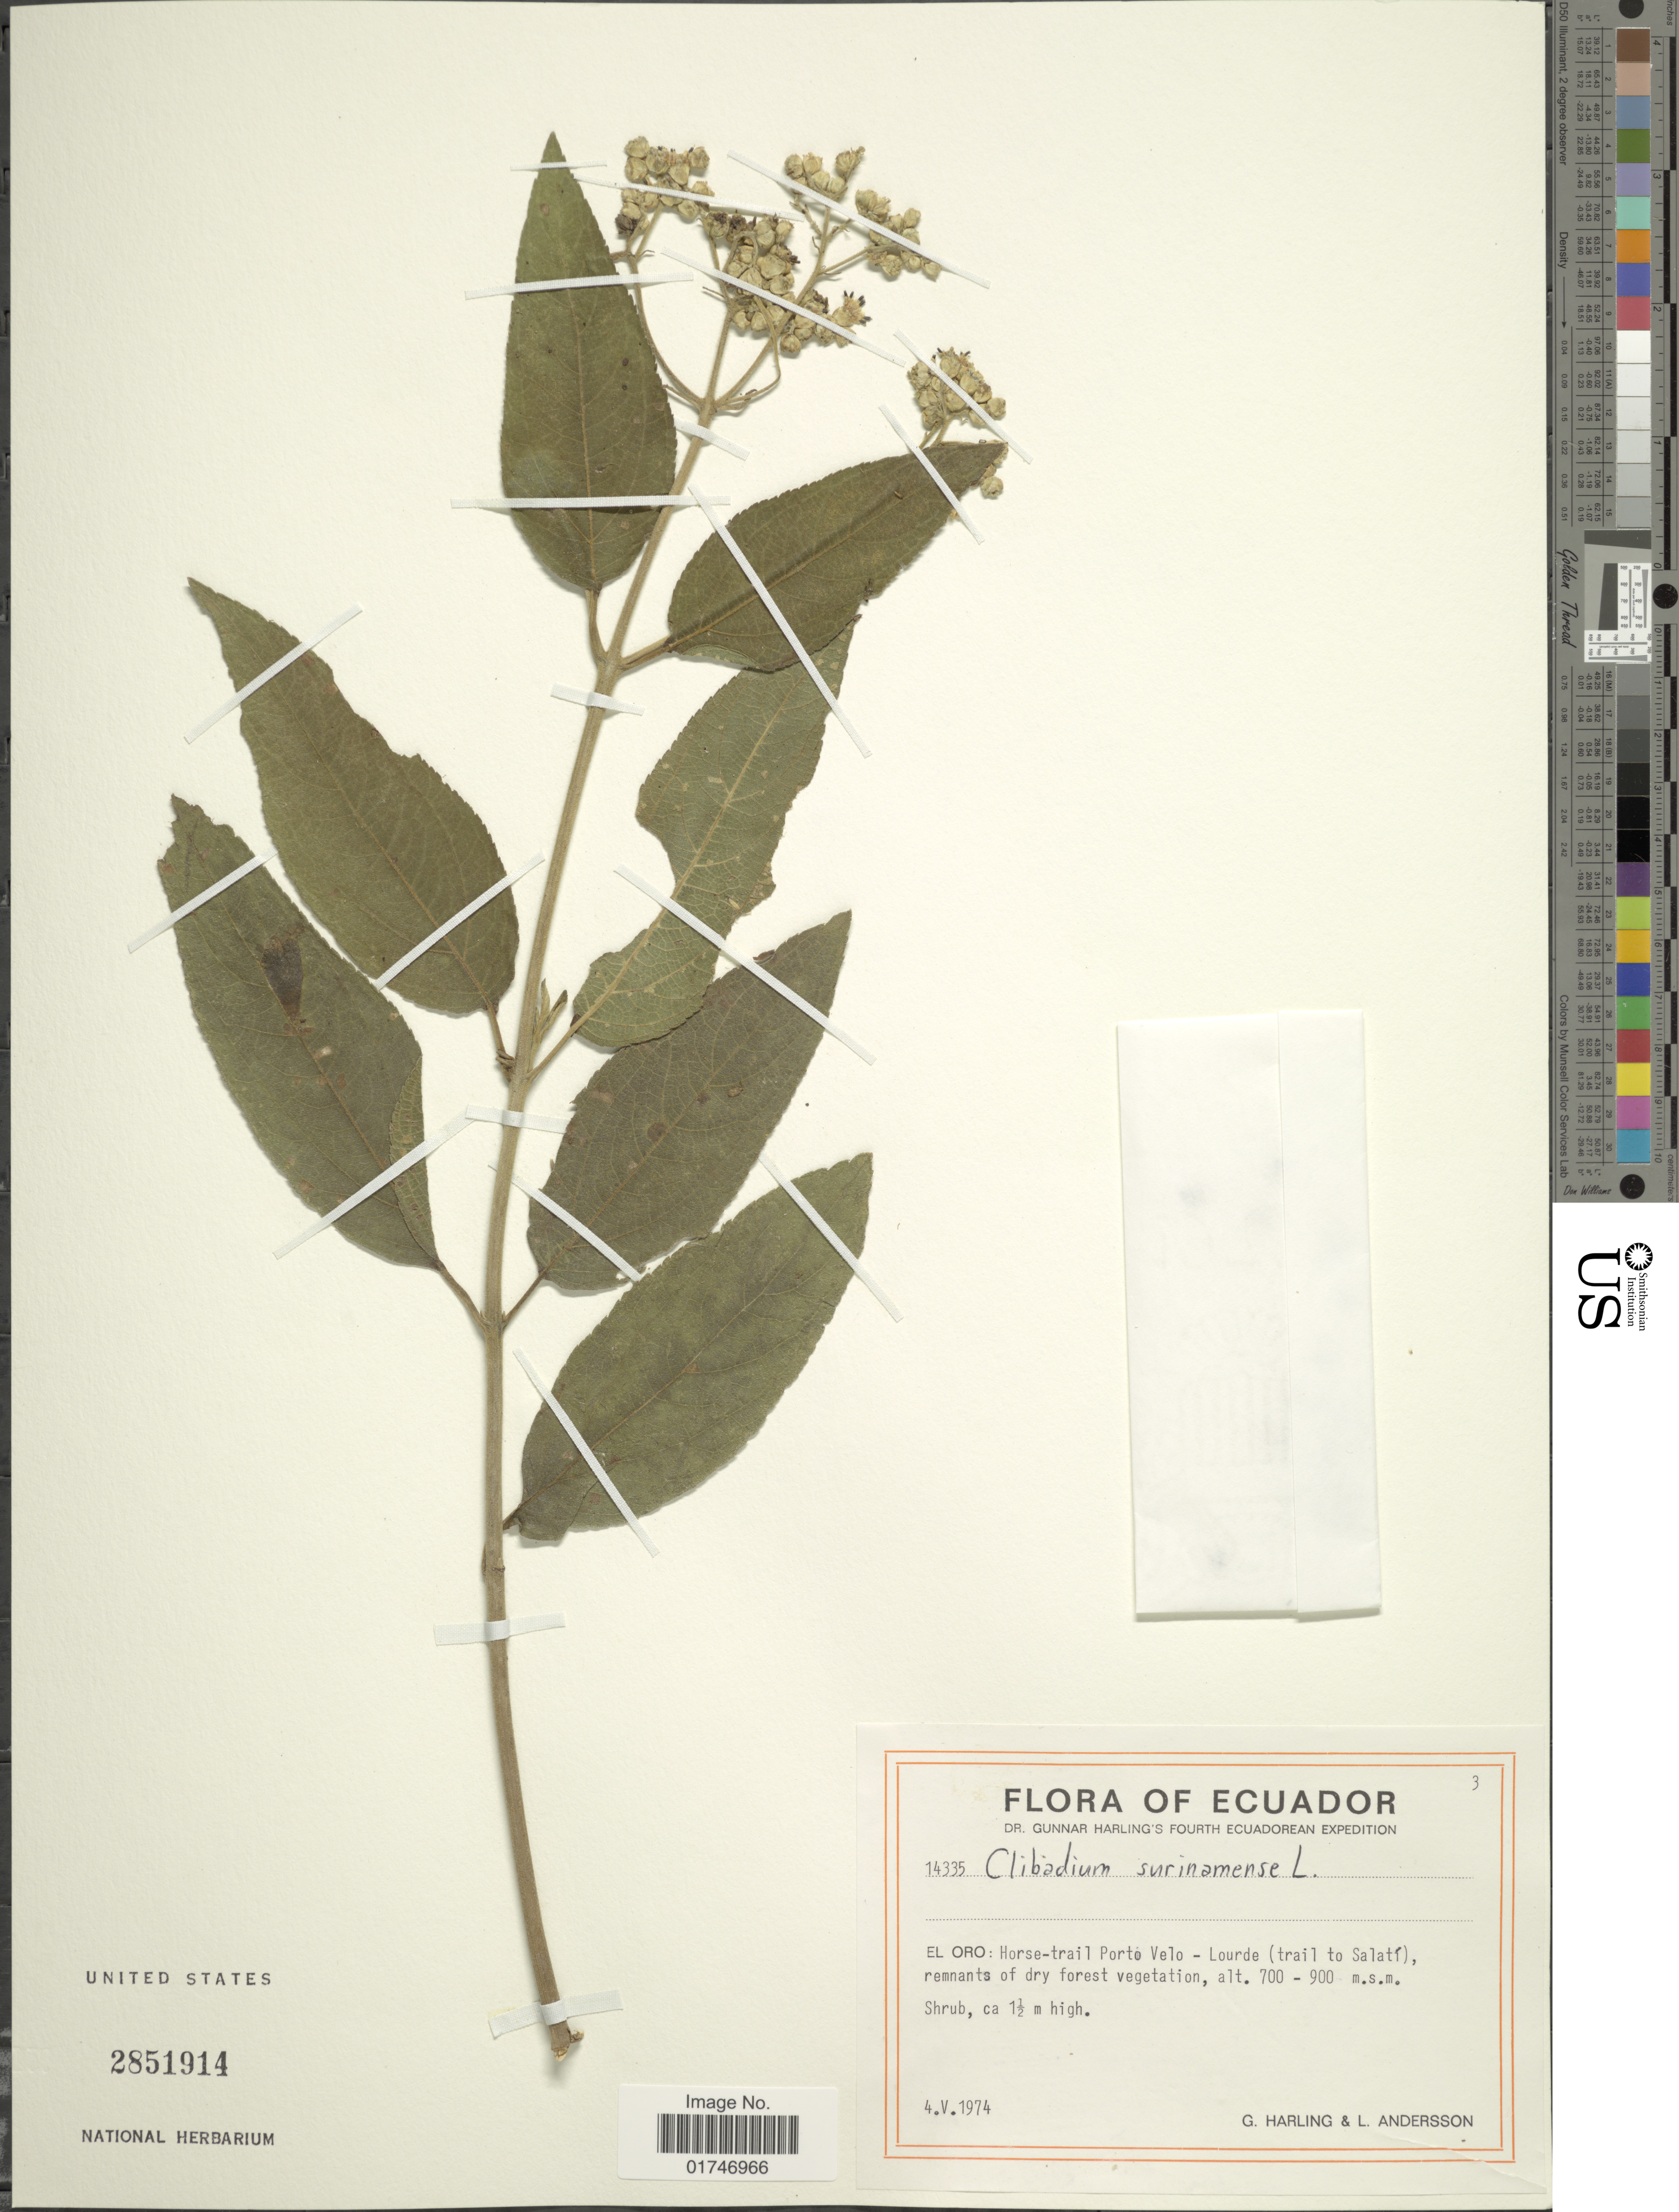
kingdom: Plantae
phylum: Tracheophyta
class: Magnoliopsida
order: Asterales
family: Asteraceae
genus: Clibadium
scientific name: Clibadium surinamense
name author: L.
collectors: G. Harling & L. Andersson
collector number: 14335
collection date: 1974-05-04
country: Ecuador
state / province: El Oro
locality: El Oro: Horse-trail Porto Velo - Lourde (trail to Salatí)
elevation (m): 700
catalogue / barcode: US 2851914